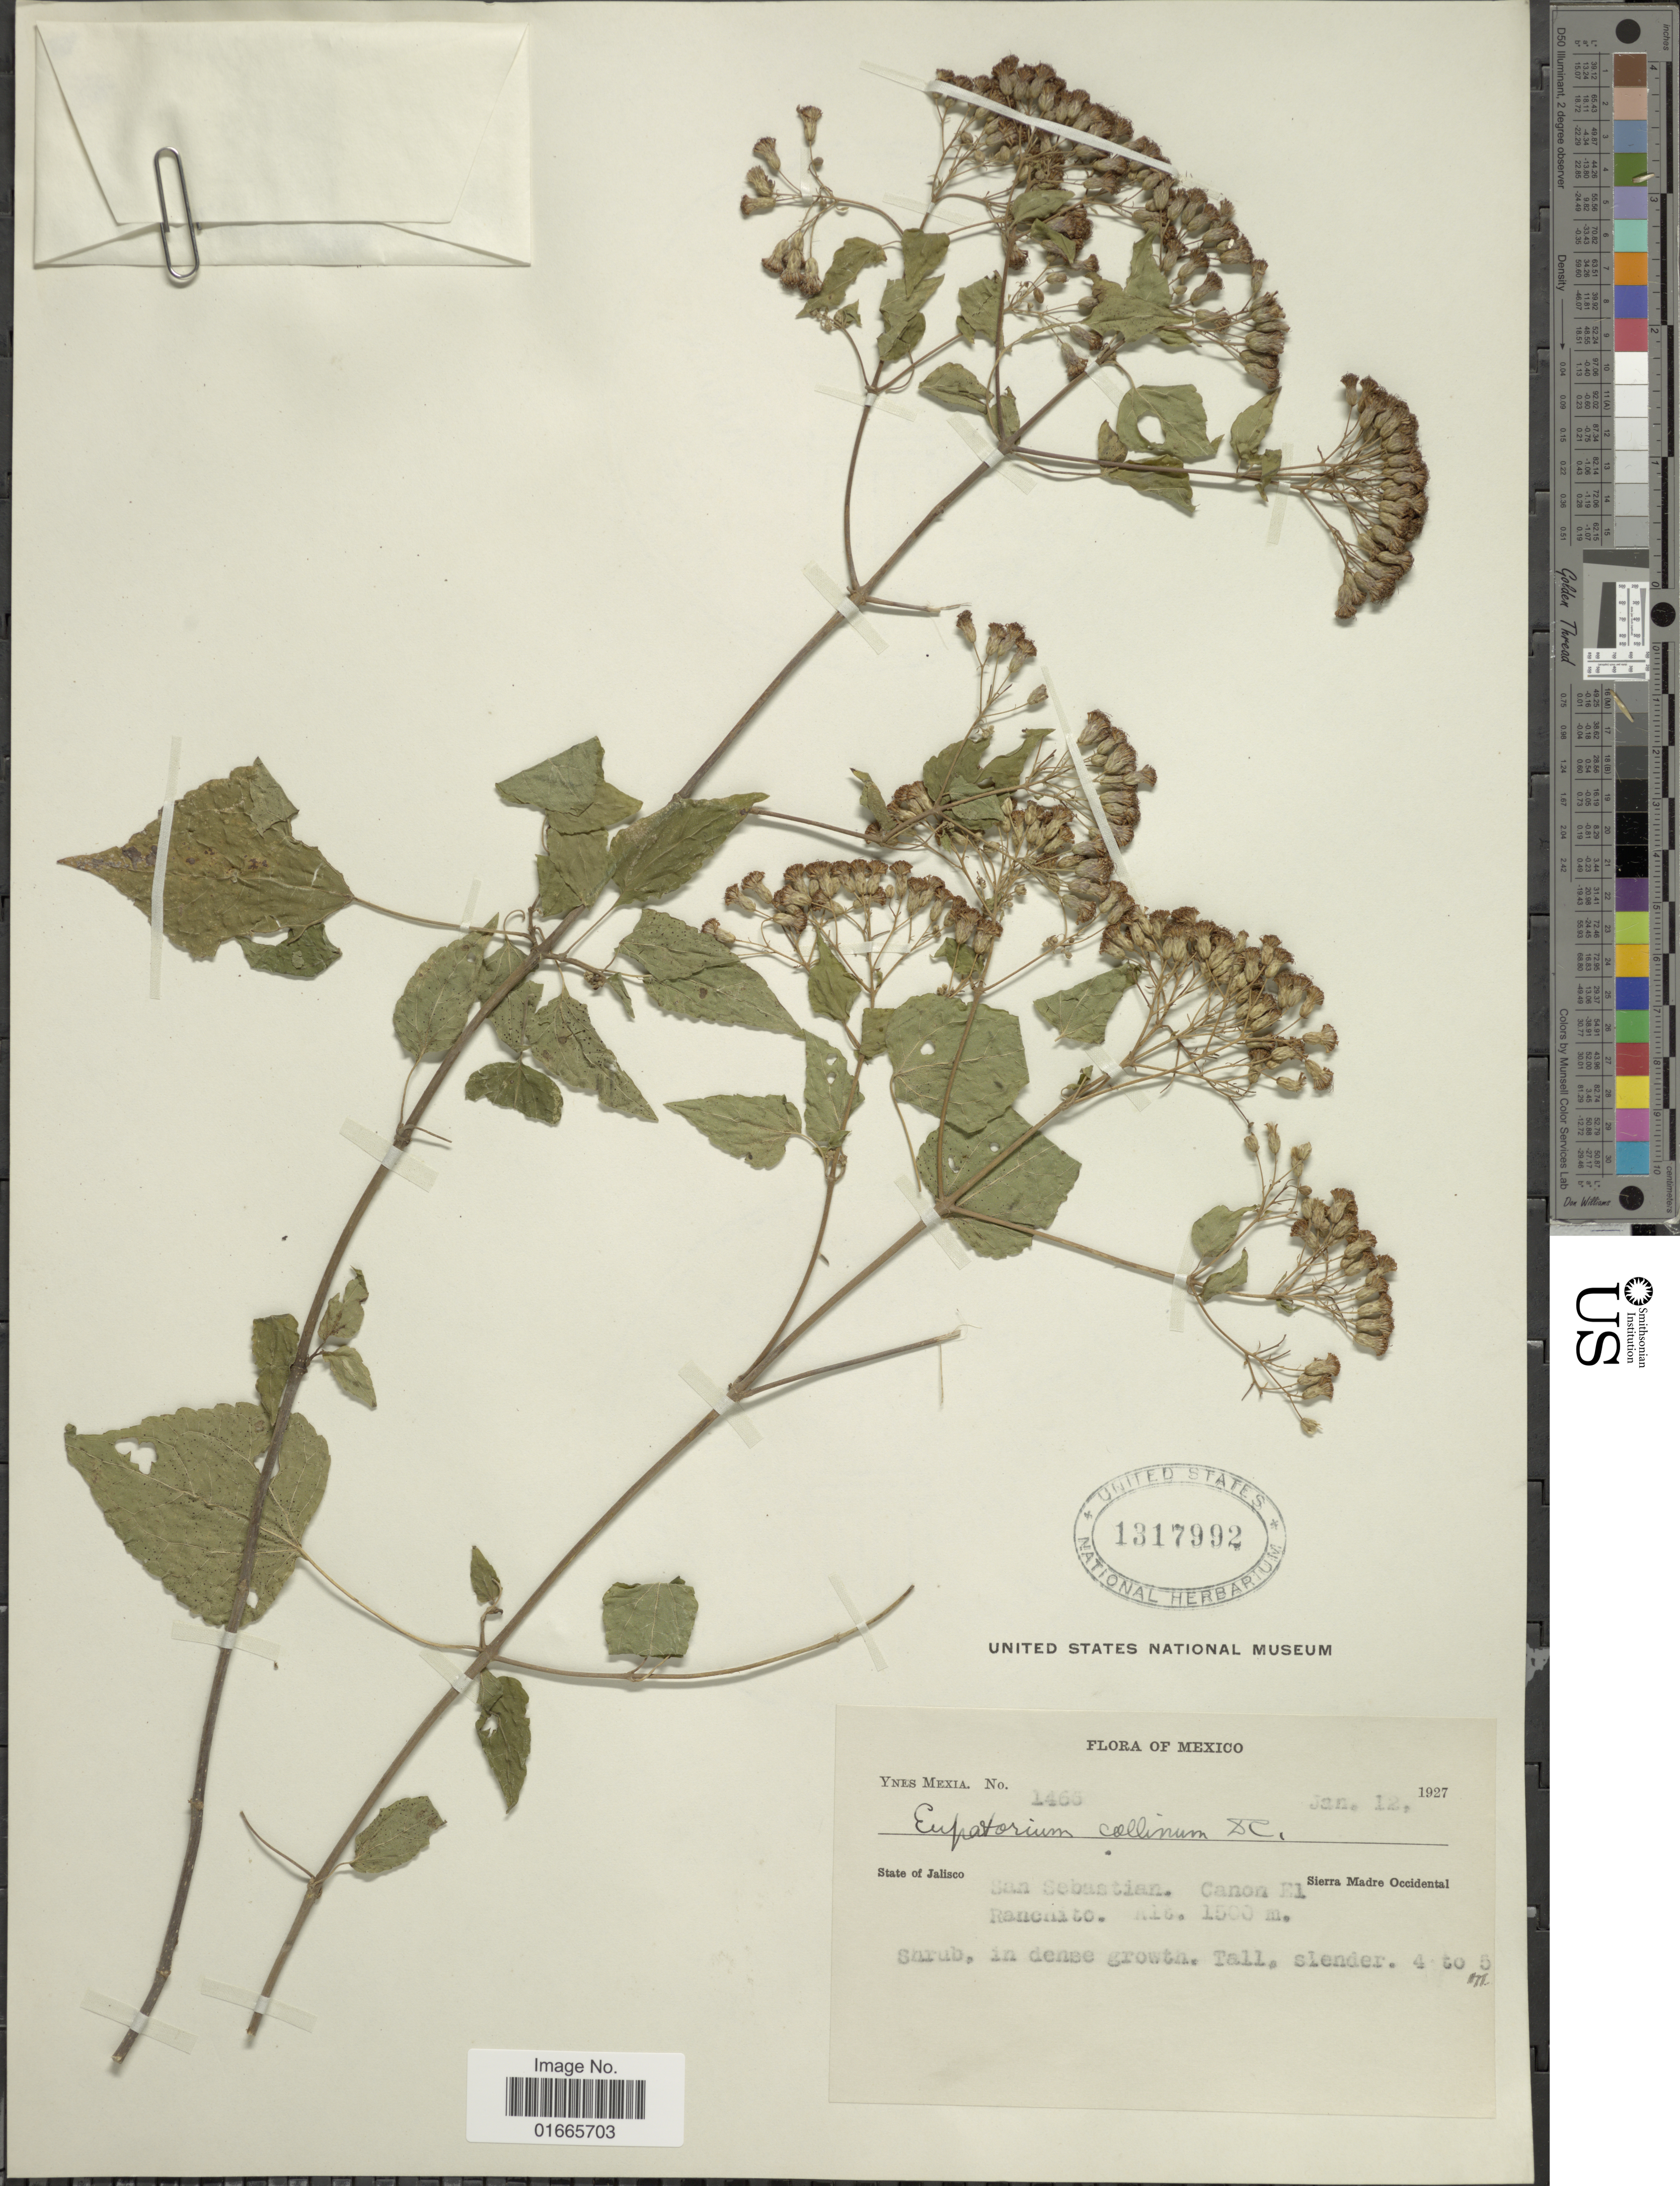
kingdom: Plantae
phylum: Tracheophyta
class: Magnoliopsida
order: Asterales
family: Asteraceae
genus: Chromolaena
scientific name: Chromolaena collina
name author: (DC.) R.M. King & H. Rob.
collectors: Y. Mexia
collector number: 1465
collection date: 1927-01-12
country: Mexico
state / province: Jalisco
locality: San Sebastiab, Canon El Racnhito. Sierra Madre Occidental.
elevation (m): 1500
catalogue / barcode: US 1317992